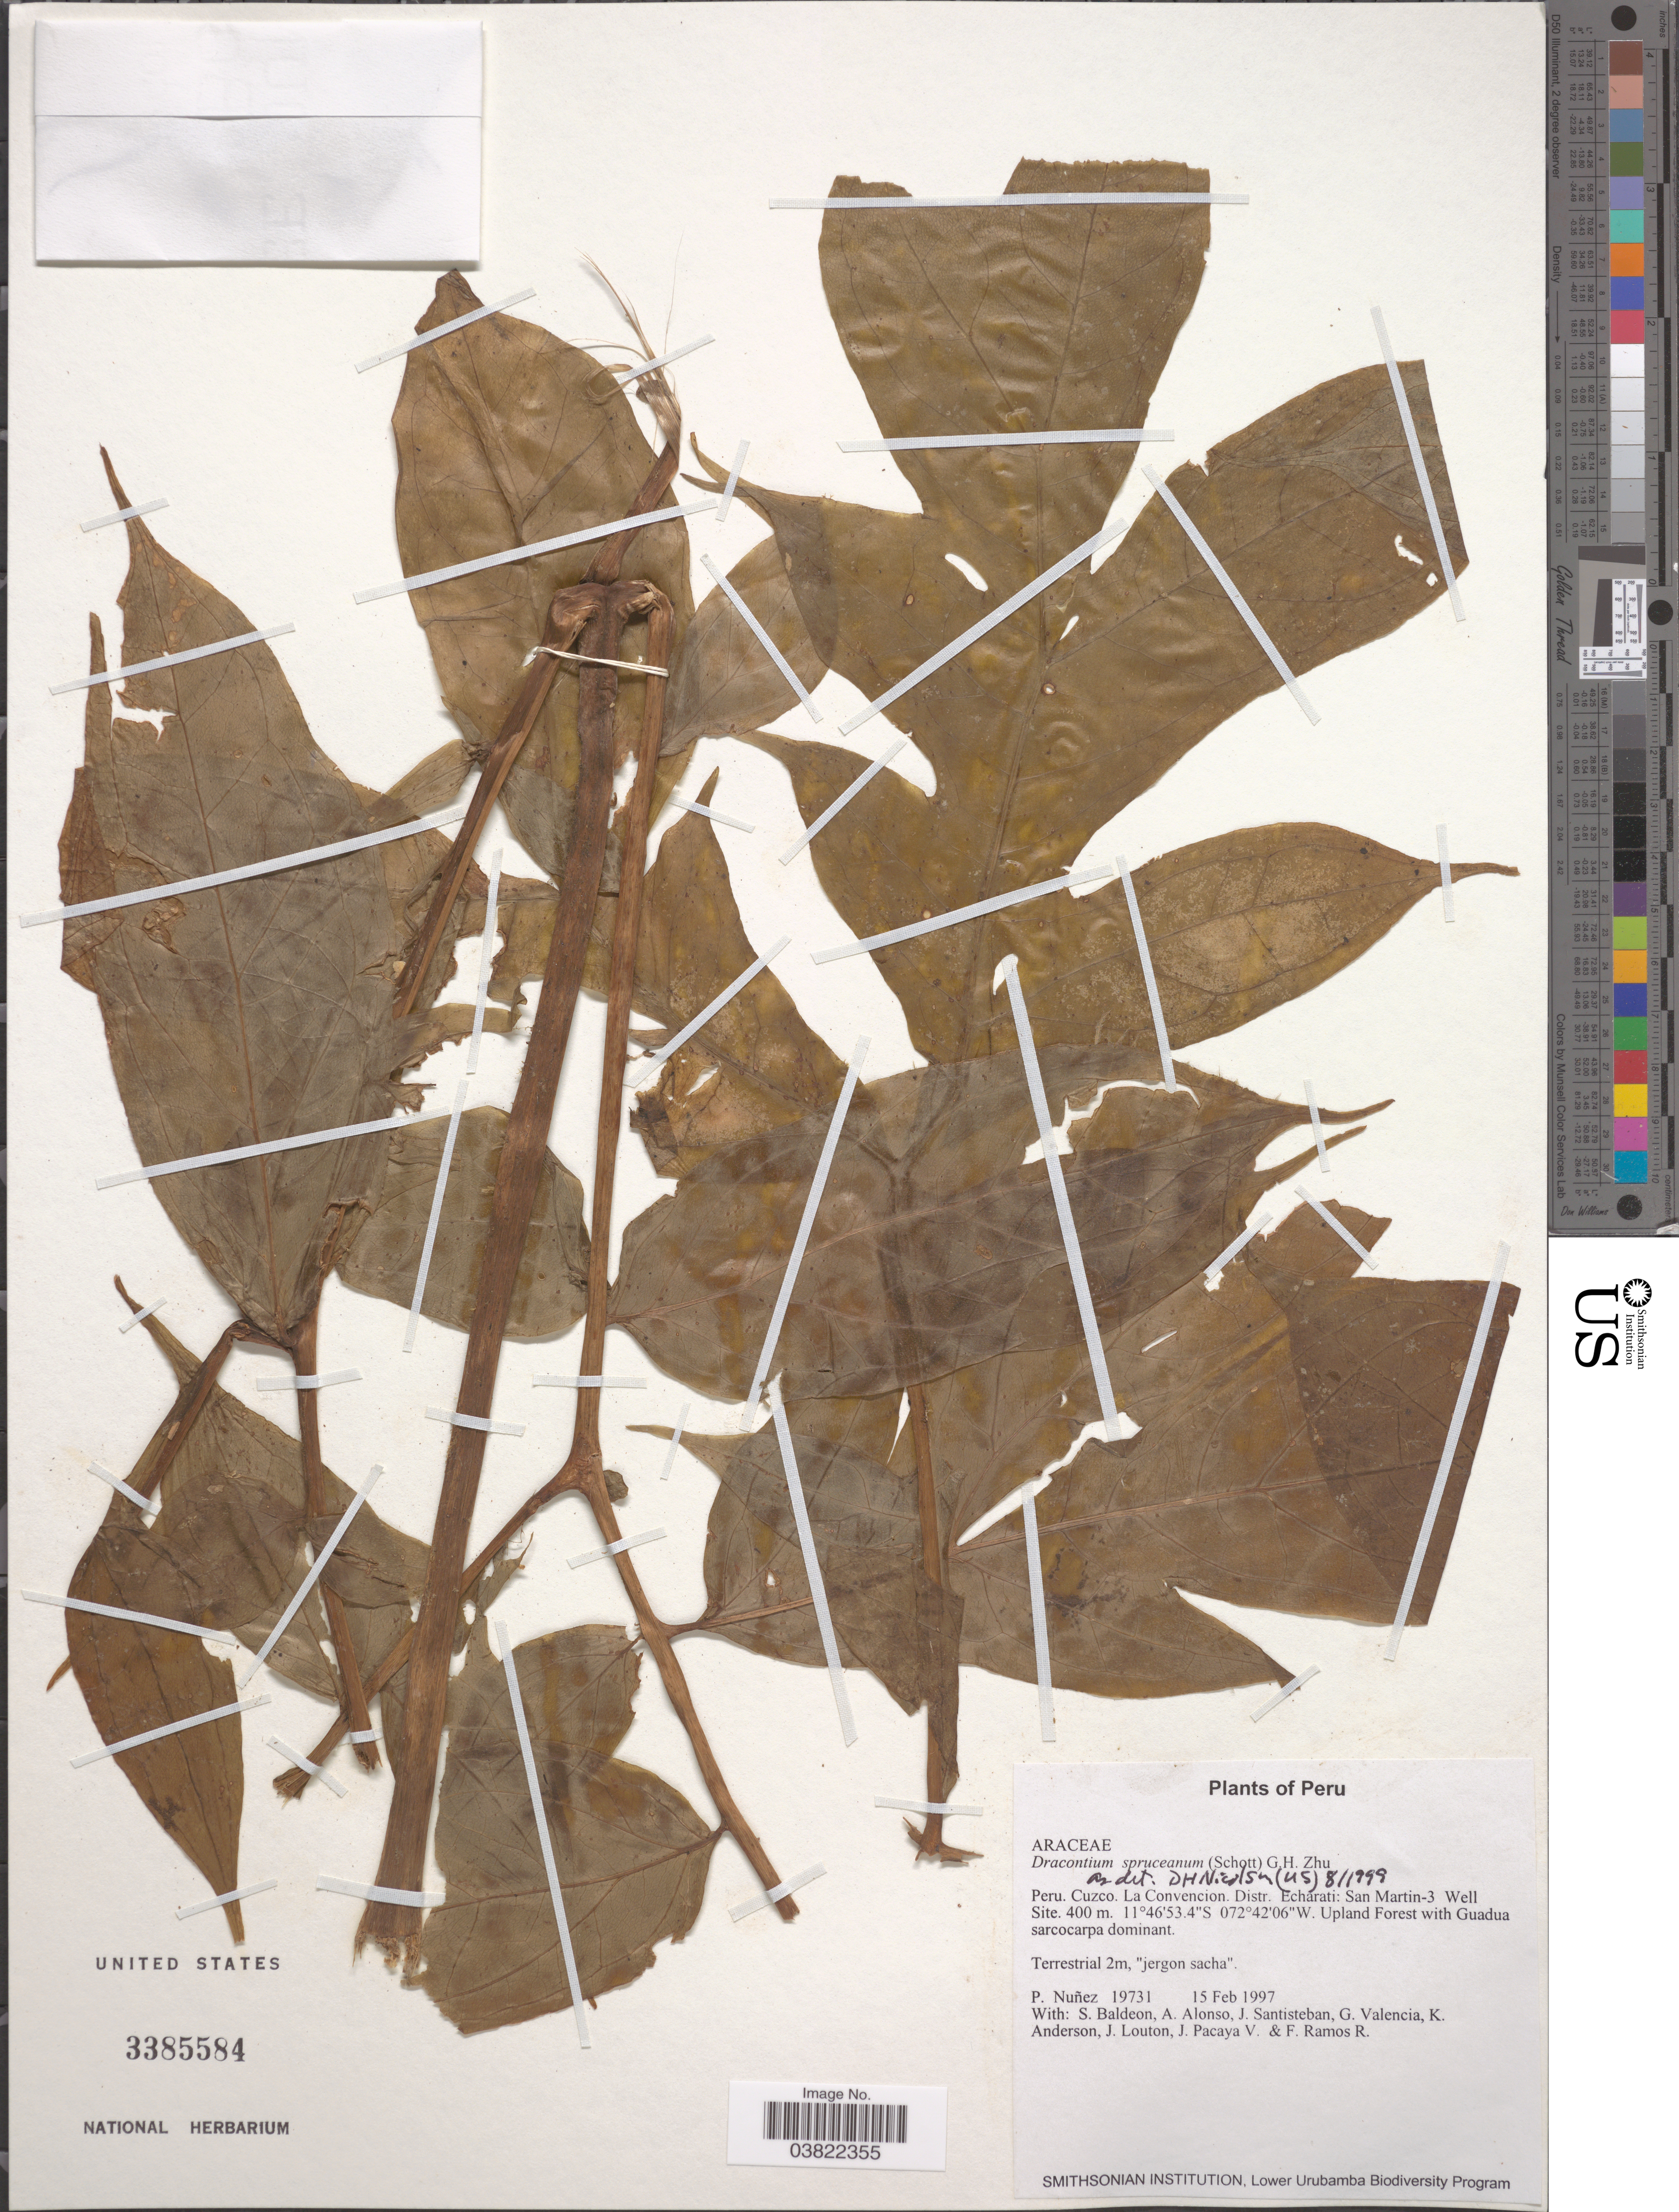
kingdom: Plantae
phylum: Tracheophyta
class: Liliopsida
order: Alismatales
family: Araceae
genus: Dracontium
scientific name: Dracontium spruceanum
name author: (Schott) G.H. Zhu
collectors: P. Nuñez V., S. Baldeon, A. Alonso, J. Santisteban & et al.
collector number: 19731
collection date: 1997-02-15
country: Peru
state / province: Cusco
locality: Cuzco. La Convencion. Distr. Echarati: San Martin-3 Well Site. Upland Forest with Guadua sarcocarpa dominant.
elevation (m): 400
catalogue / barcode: US 3385584